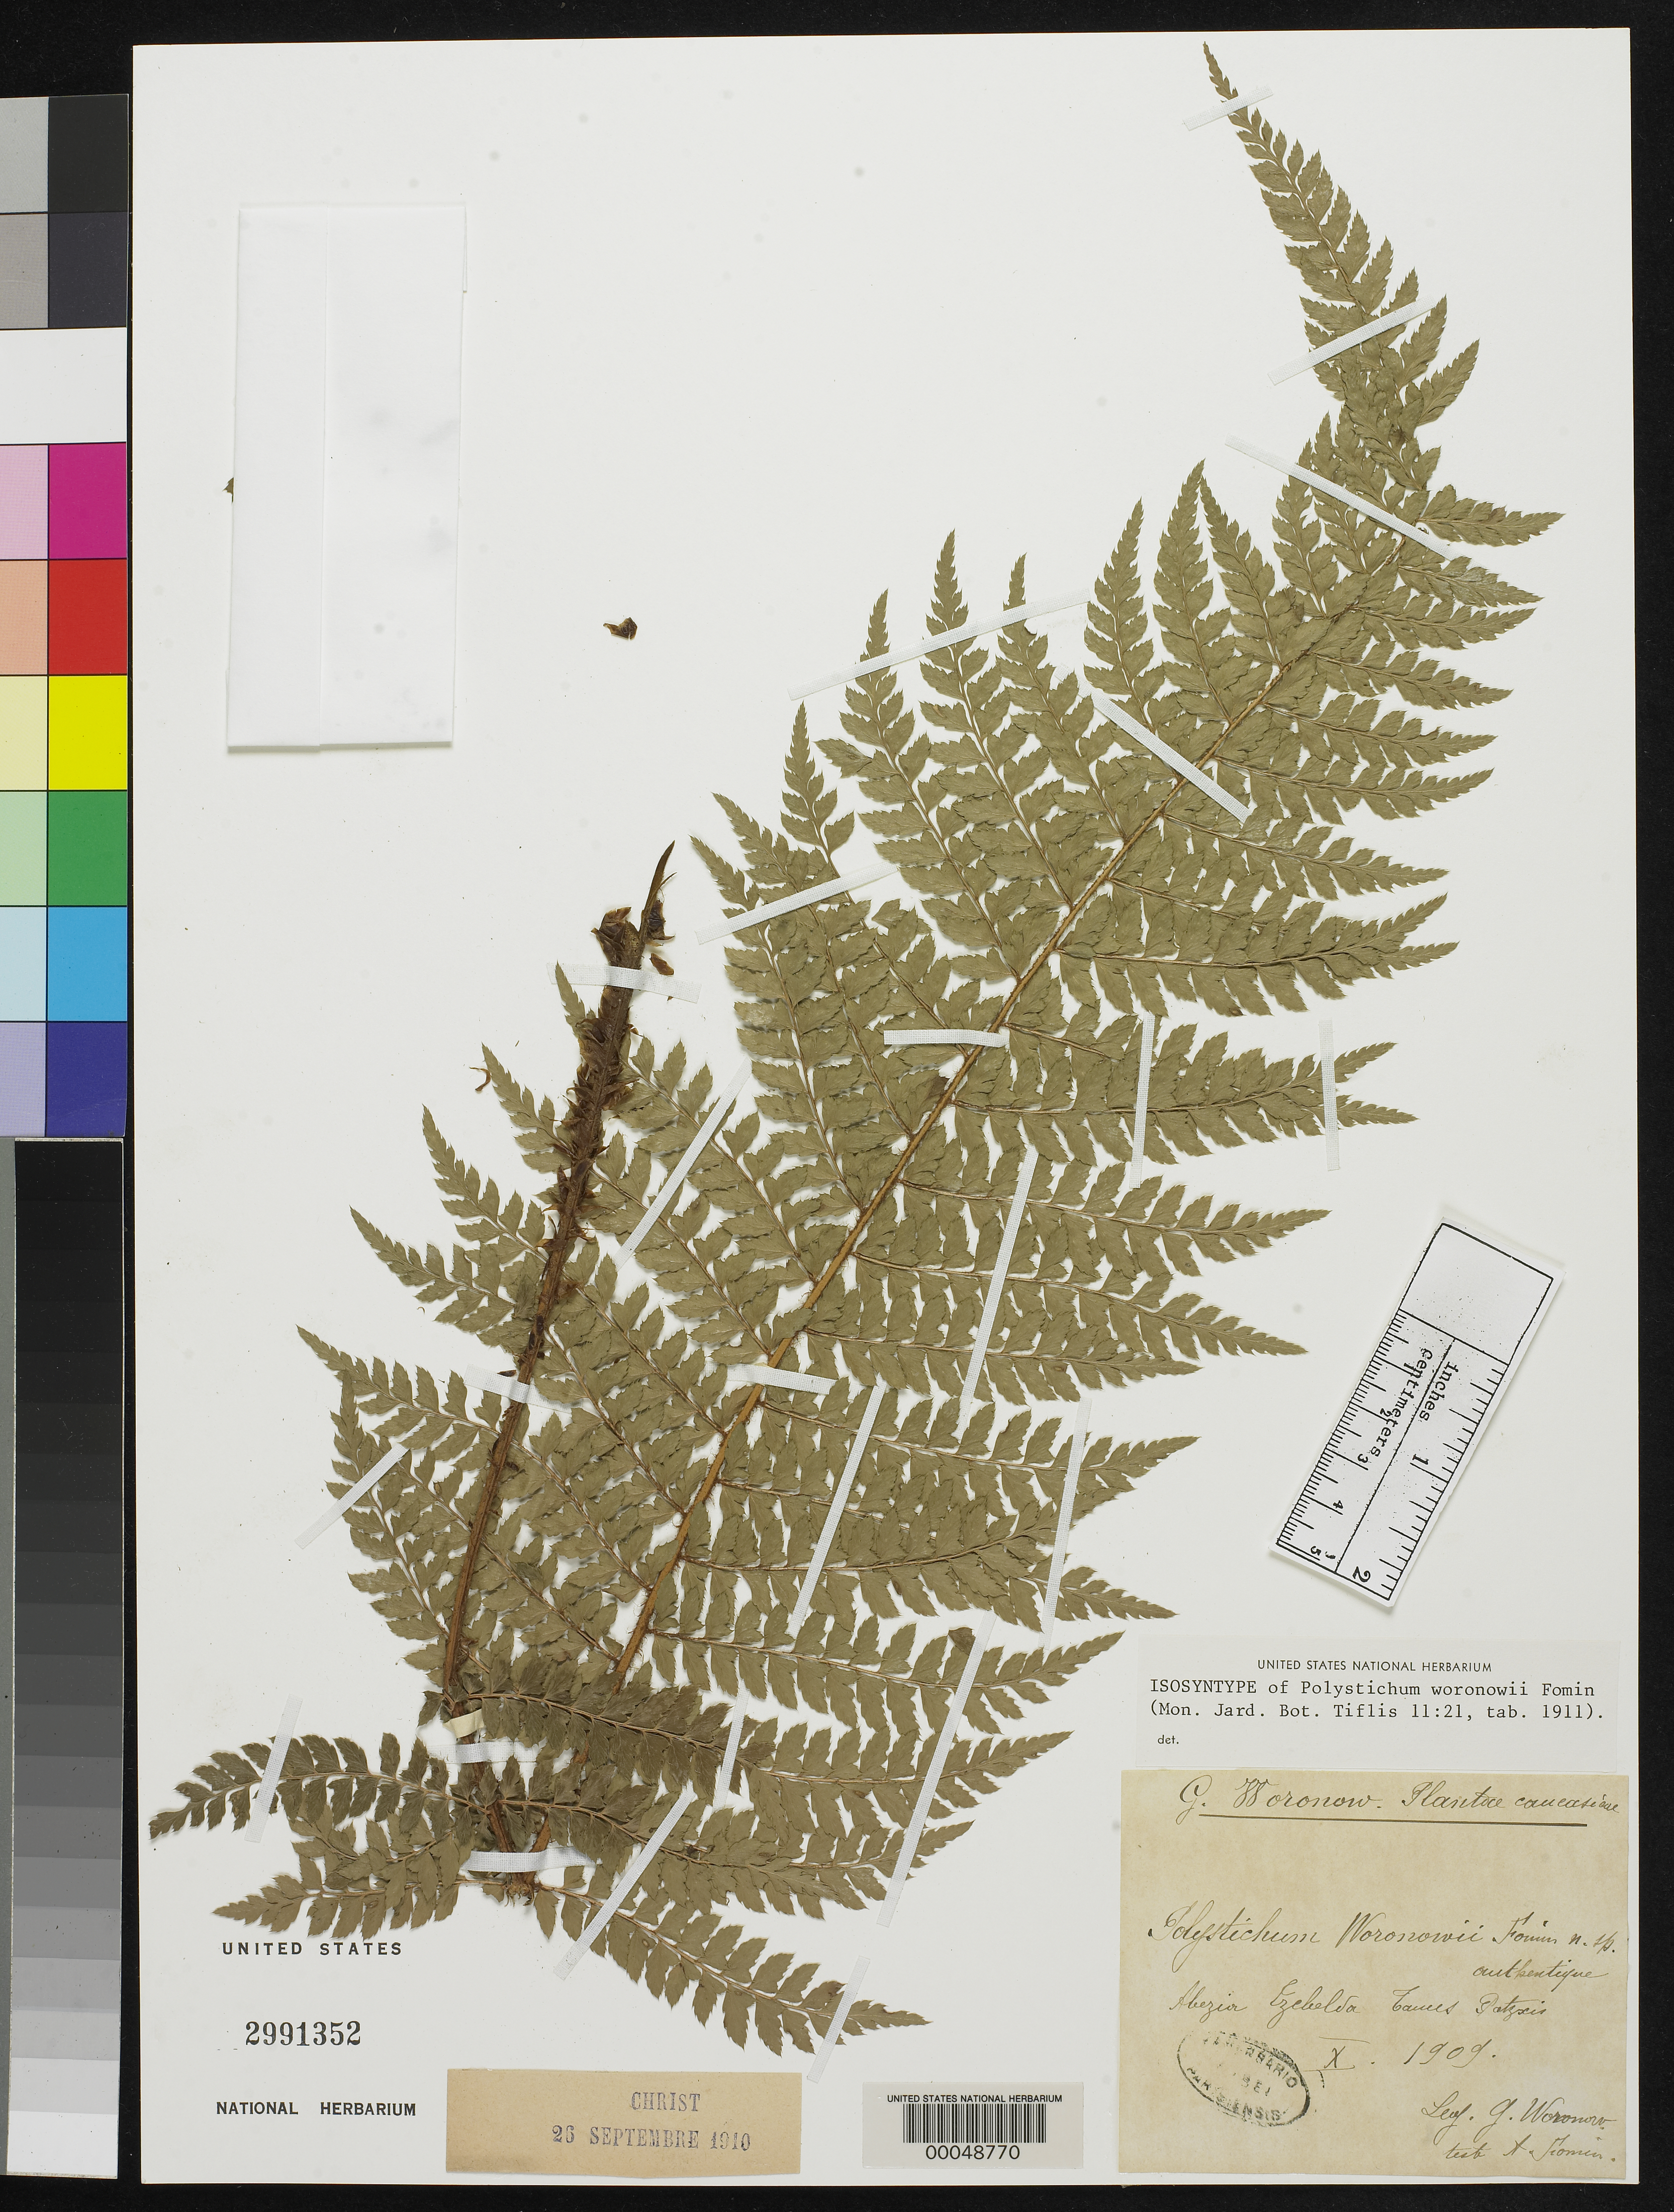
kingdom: Plantae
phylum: Tracheophyta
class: Polypodiopsida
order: Polypodiales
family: Dryopteridaceae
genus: Polystichum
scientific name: Polystichum woronowii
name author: Fomin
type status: Isosyntype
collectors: G. Woronow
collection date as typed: Oct 1909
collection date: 1909-10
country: Georgia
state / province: Abkhazia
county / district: Sokhumis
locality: Near Zebelda in the Pezkir Gorge. [Country, state, & county originally recorded as USSR, Abkhazskaya, Sukhum.].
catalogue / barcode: US 2991352